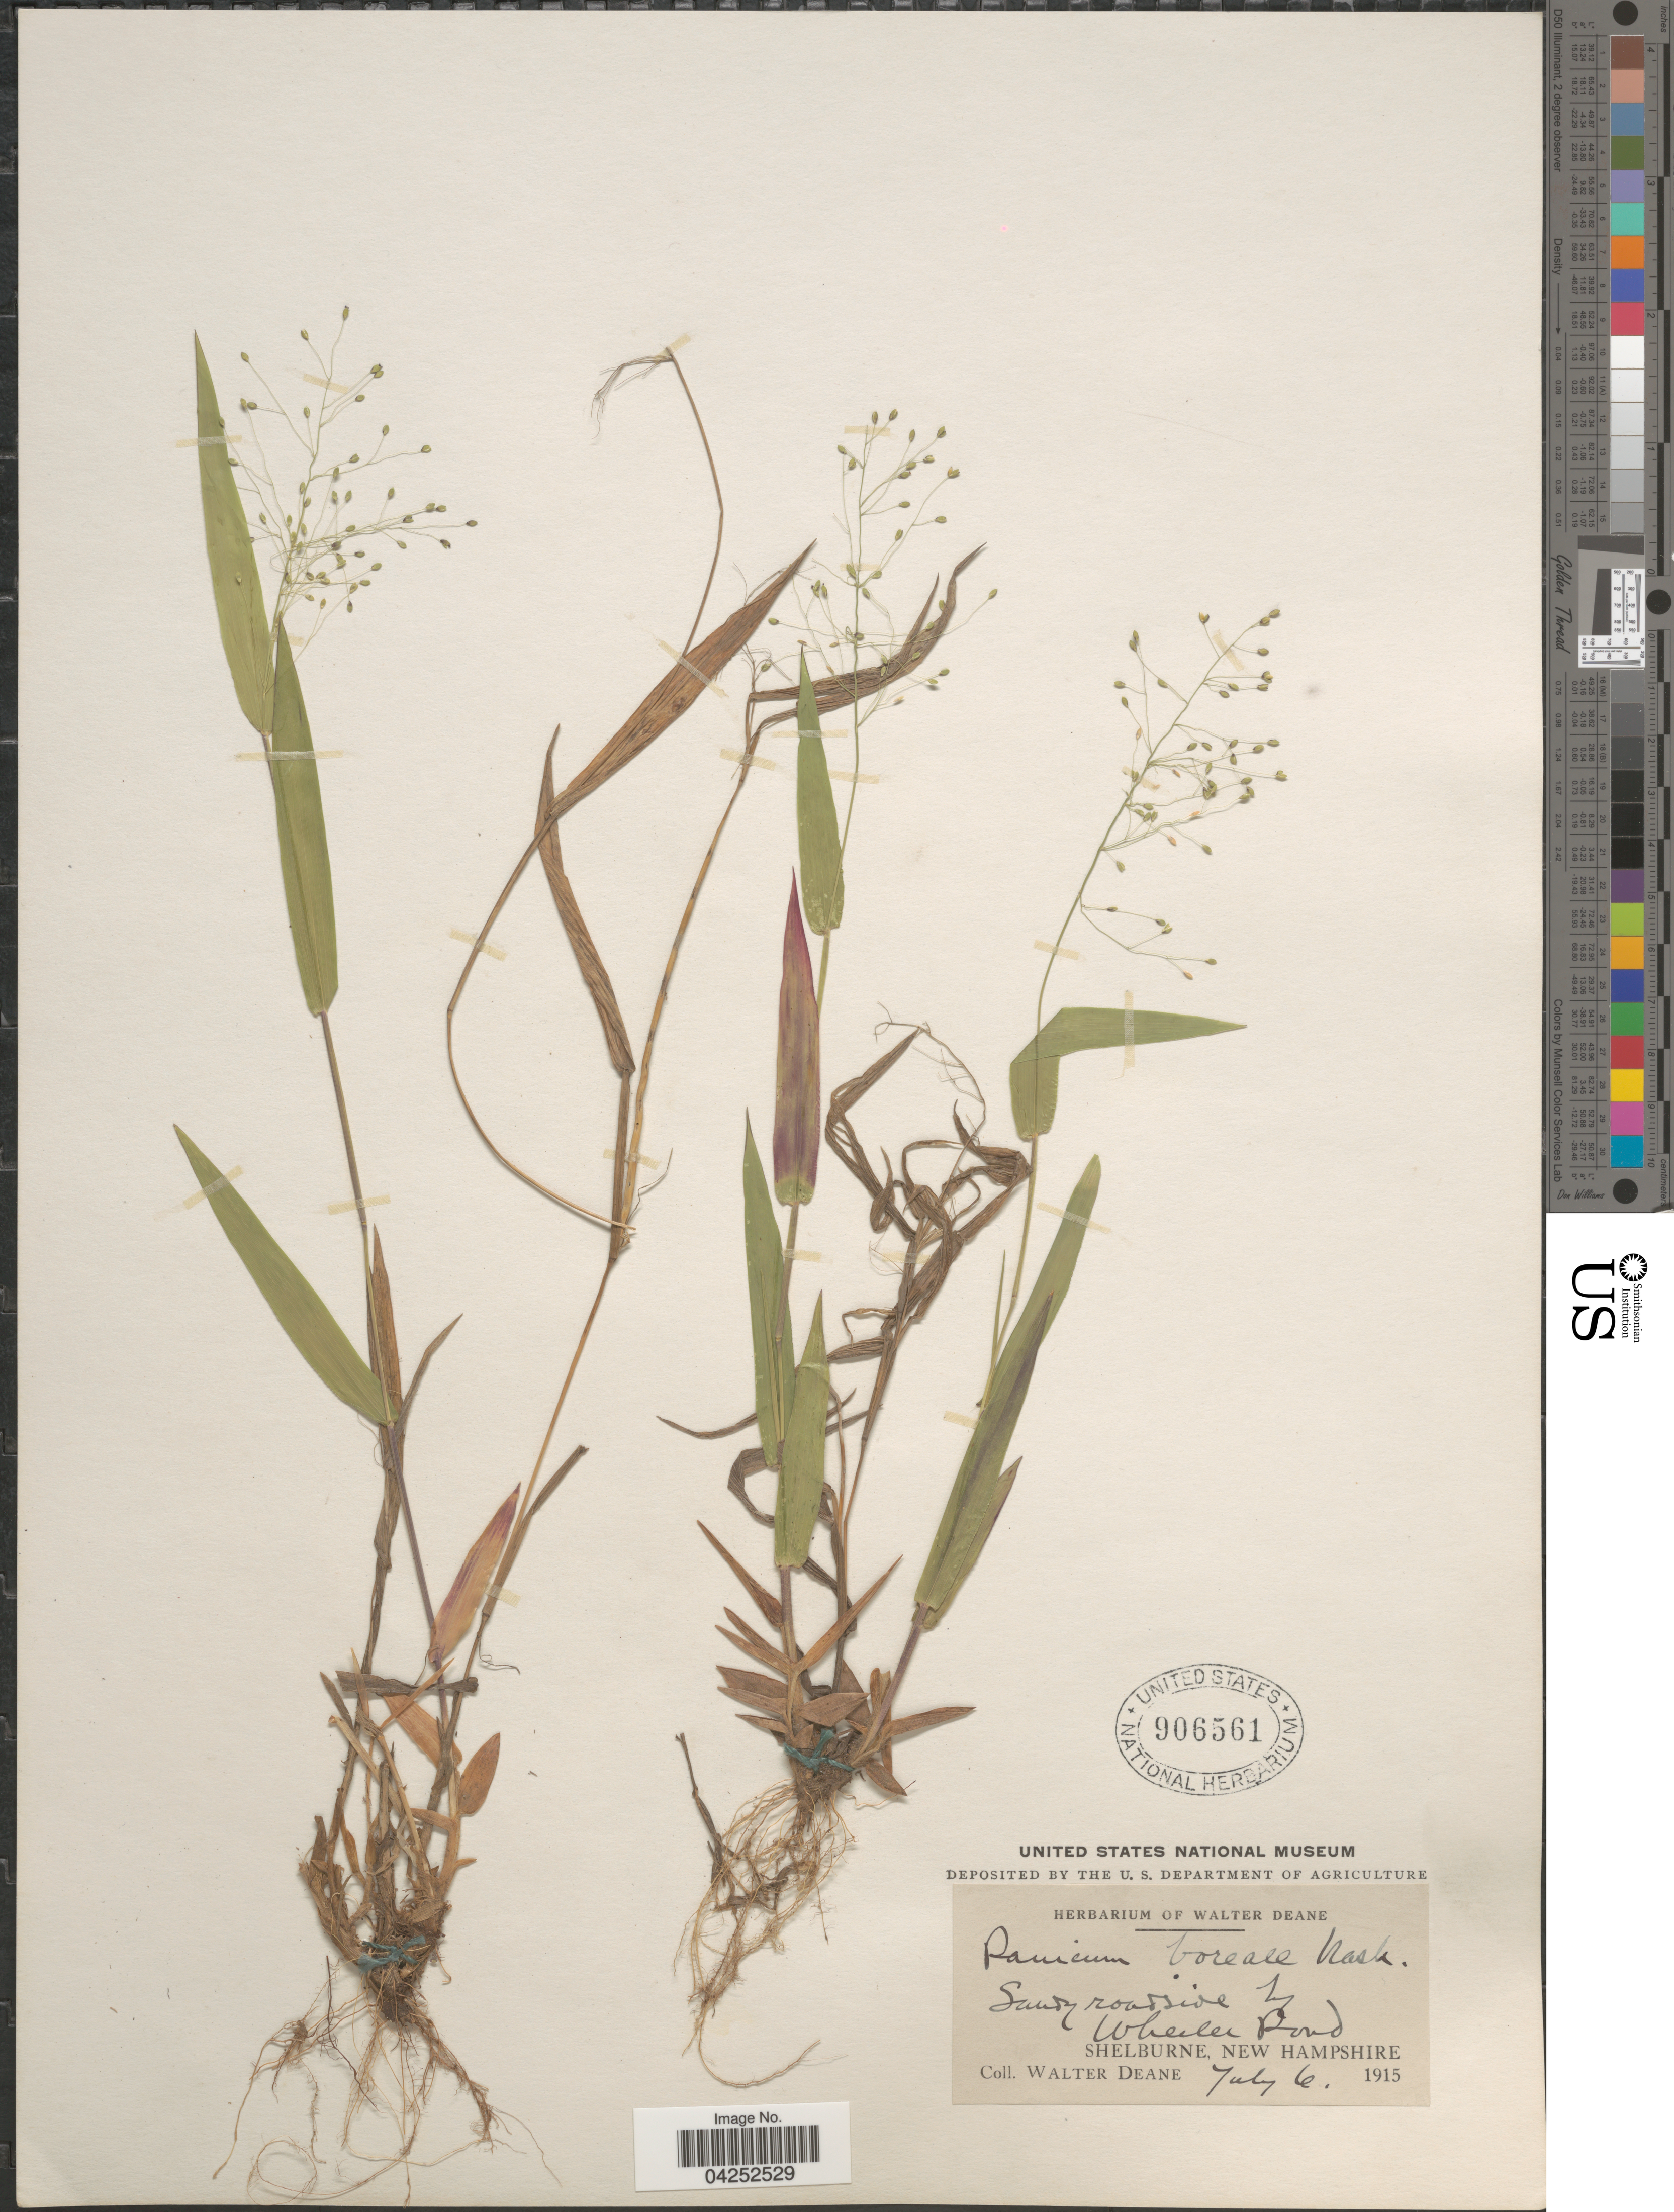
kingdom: Plantae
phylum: Tracheophyta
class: Liliopsida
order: Poales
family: Poaceae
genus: Dichanthelium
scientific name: Dichanthelium boreale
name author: (Nash) Freckmann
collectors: W. Deane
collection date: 1915-07-06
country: United States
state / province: New Hampshire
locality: Sandy roadside by Wheeler Pond. Shelburne.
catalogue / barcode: US 906561